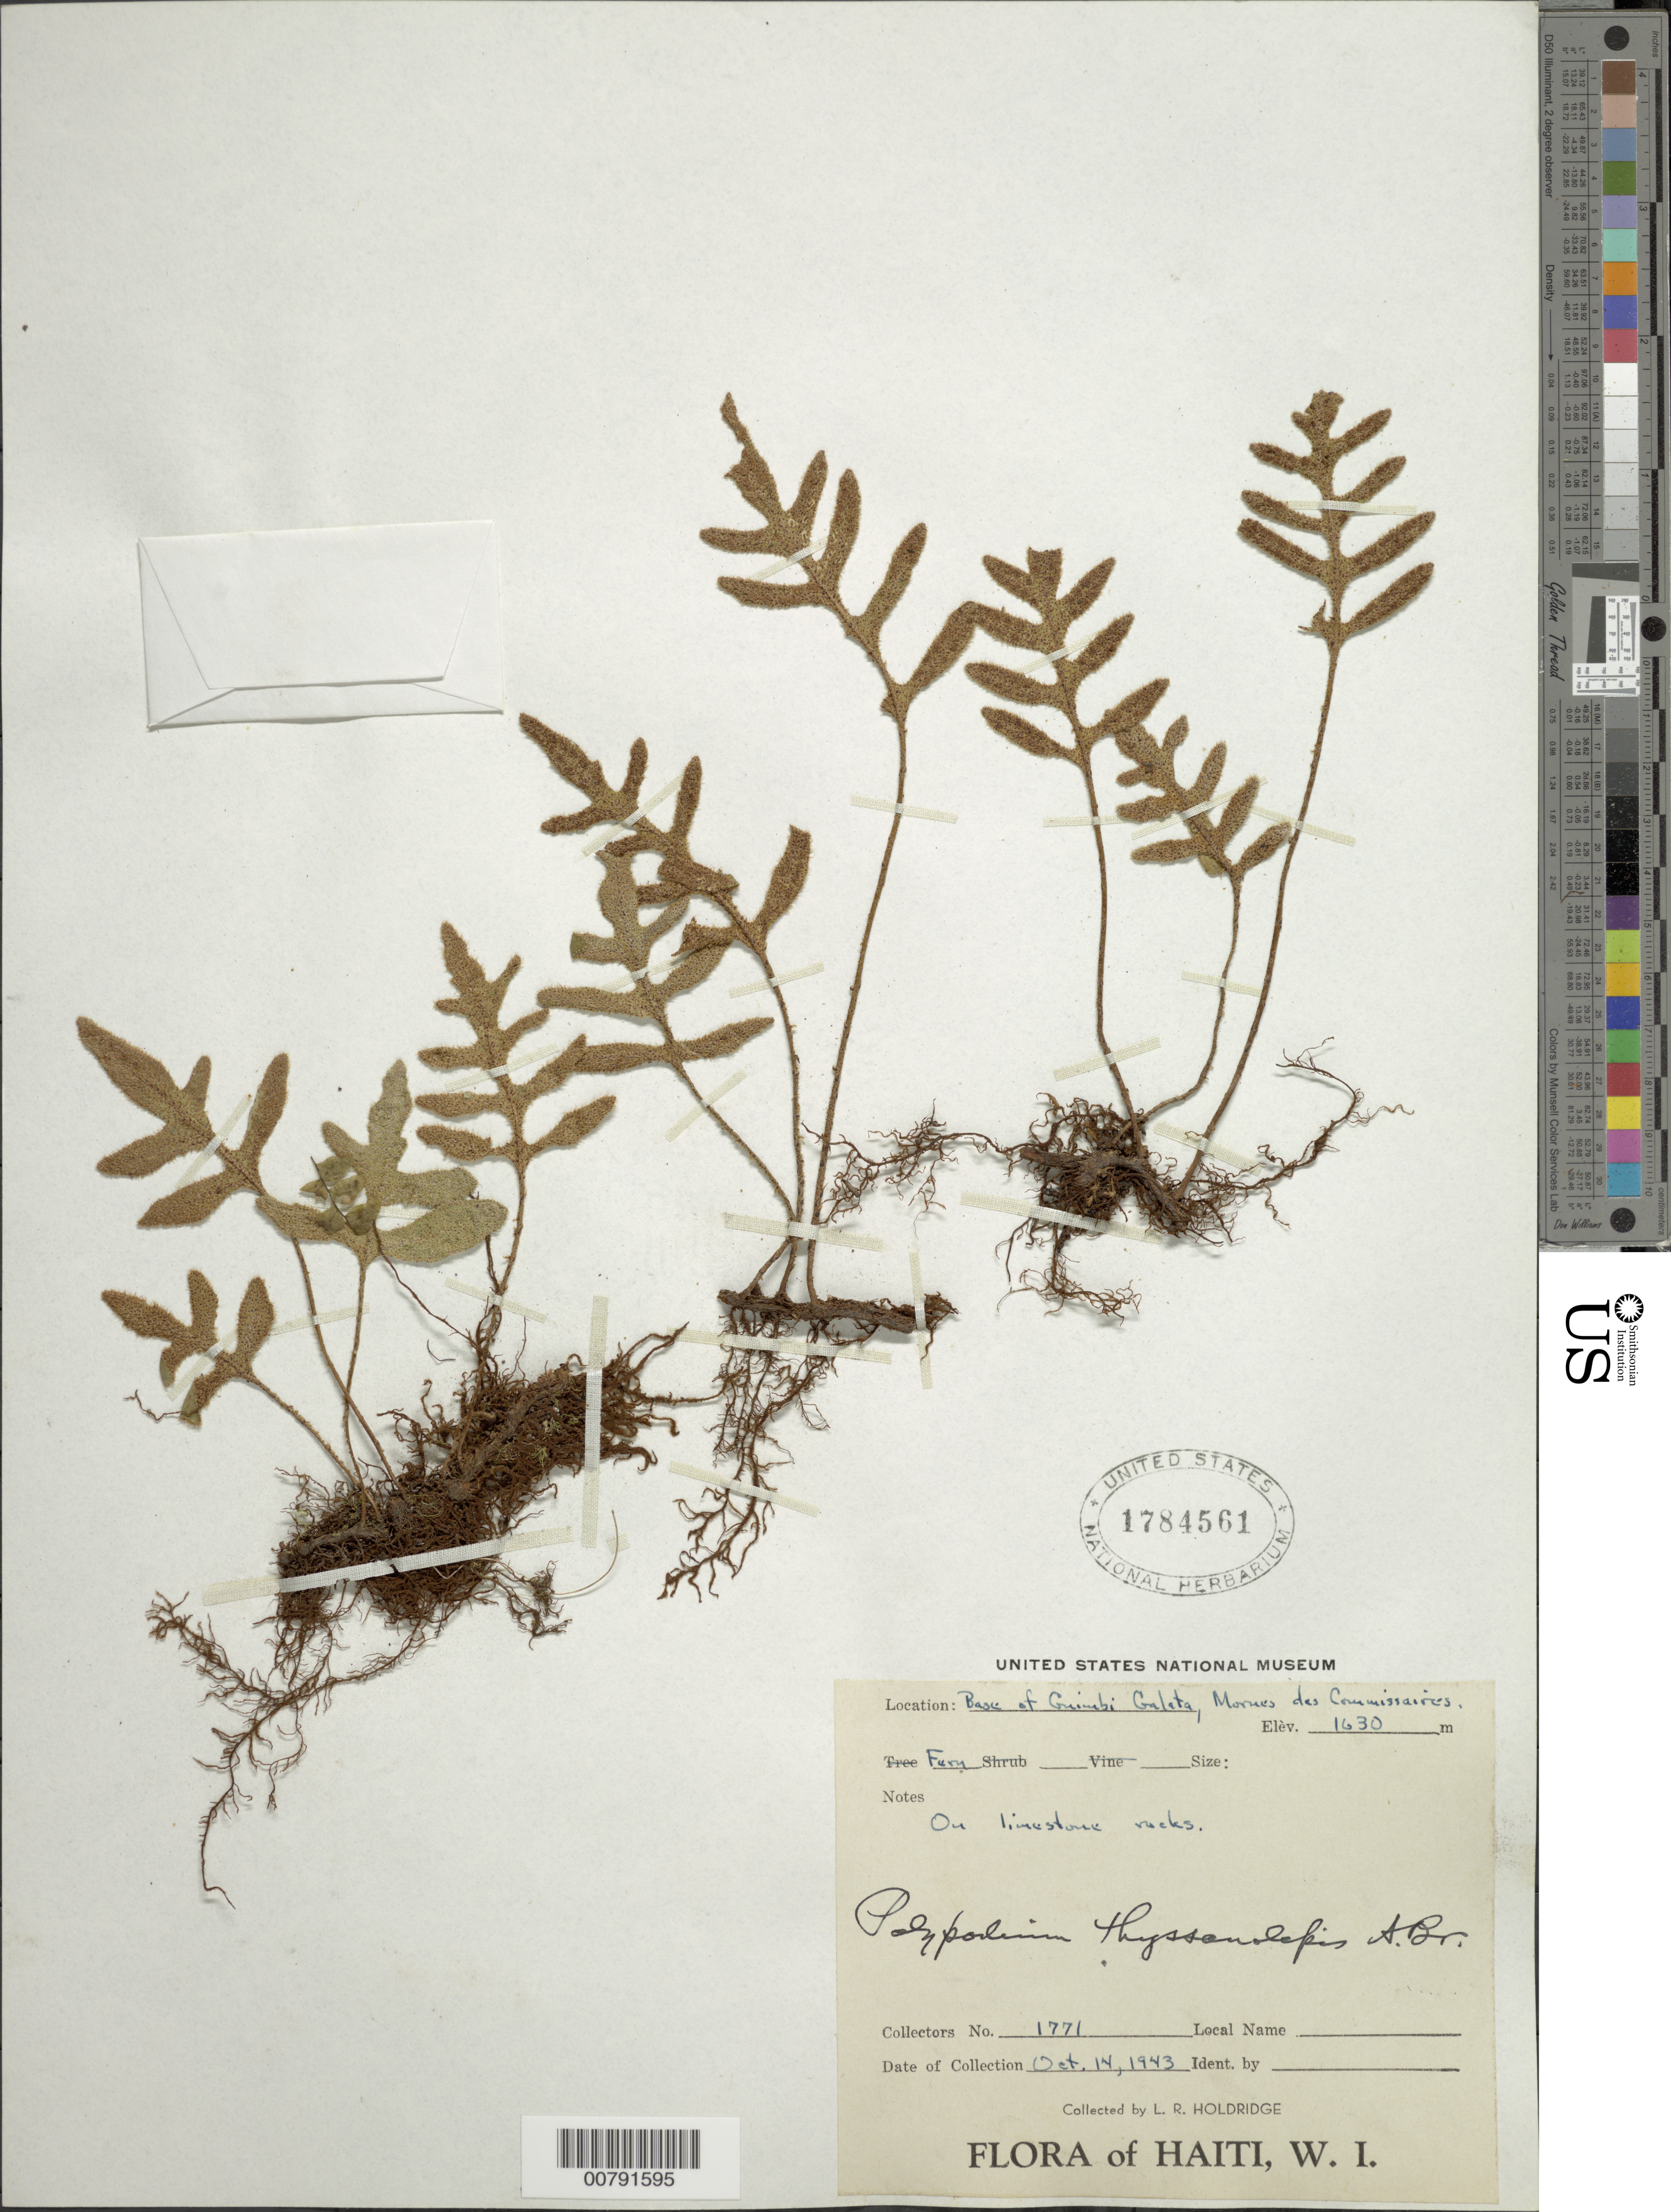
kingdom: Plantae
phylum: Tracheophyta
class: Polypodiopsida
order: Polypodiales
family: Polypodiaceae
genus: Pleopeltis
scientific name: Pleopeltis thyssanolepis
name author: (A. Braun ex Klotzsch) E.G. Andrews & Windham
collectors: L. Holdridge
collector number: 1771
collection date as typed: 14 Oct 1943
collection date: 1943-10-14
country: Haiti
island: Hispaniola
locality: Mornes des Commissaires, base of Guimbi Galata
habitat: On limestone rocks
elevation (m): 1630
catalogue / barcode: US 1784561